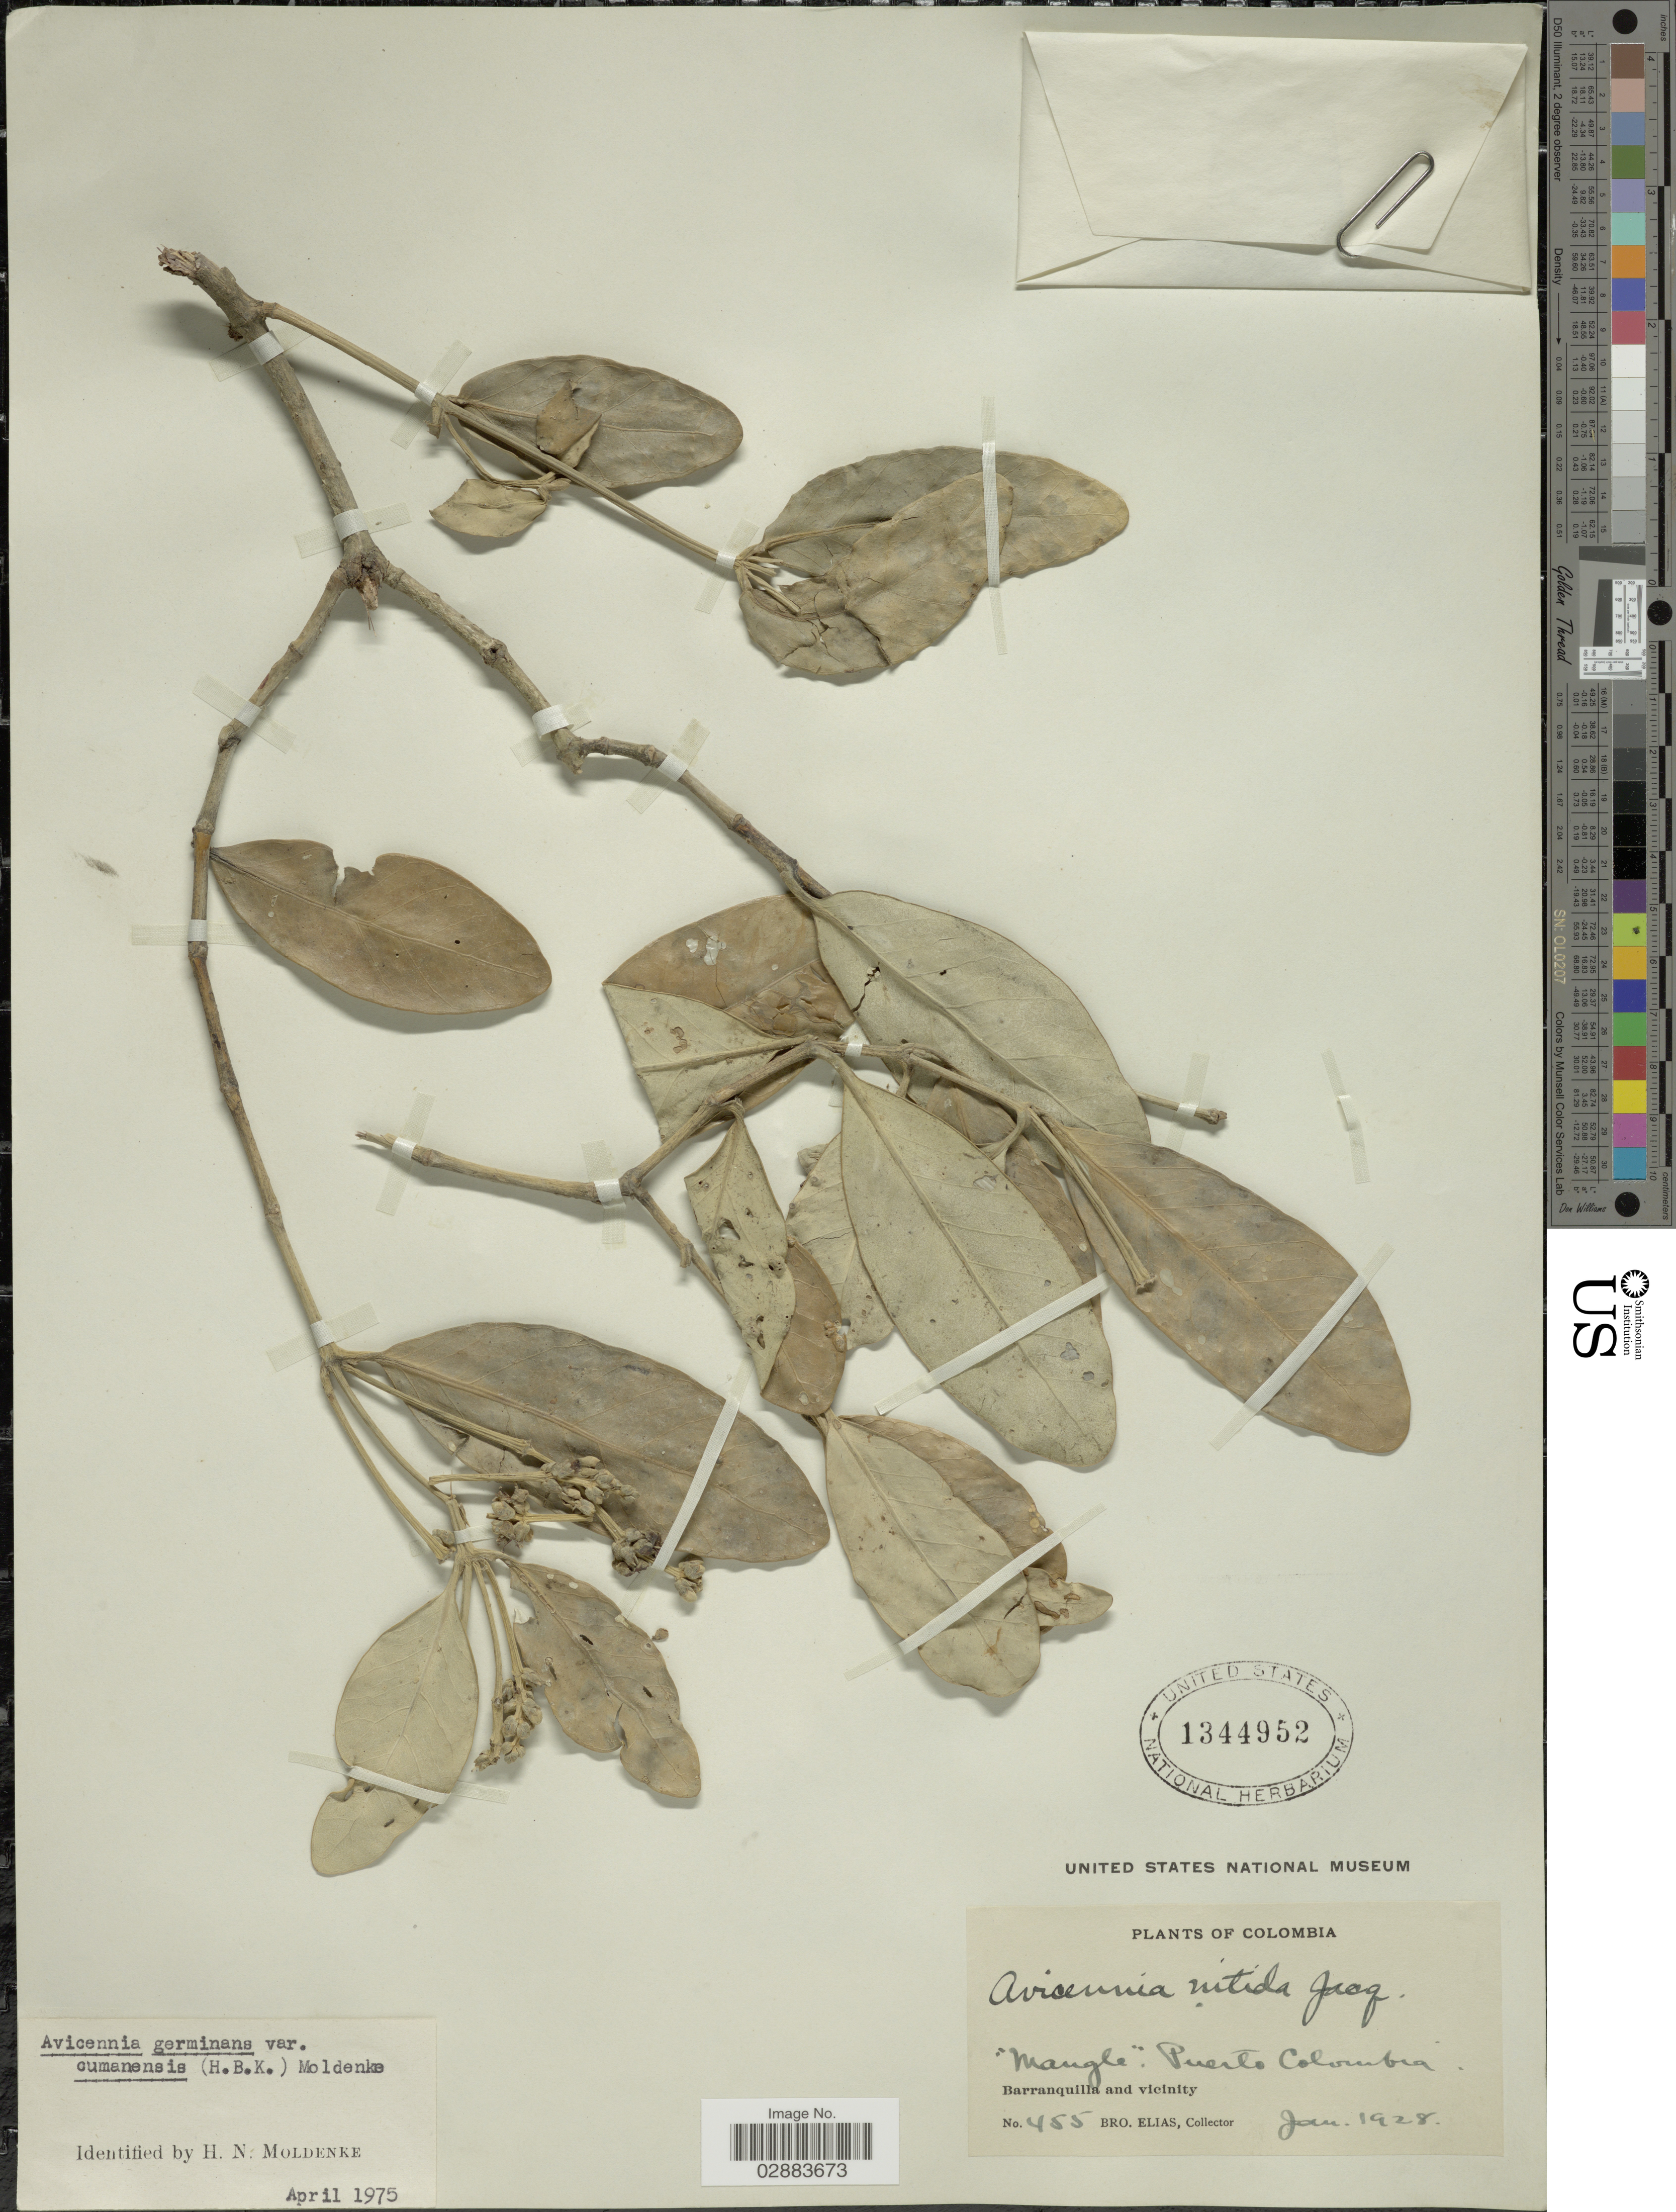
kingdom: Plantae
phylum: Tracheophyta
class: Magnoliopsida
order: Lamiales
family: Acanthaceae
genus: Avicennia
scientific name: Avicennia germinans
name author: (L.) L.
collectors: Bro. Elias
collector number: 455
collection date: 1928-01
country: Colombia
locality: Puerto Colombia. Barranquilla and vicinity.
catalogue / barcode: US 1344952